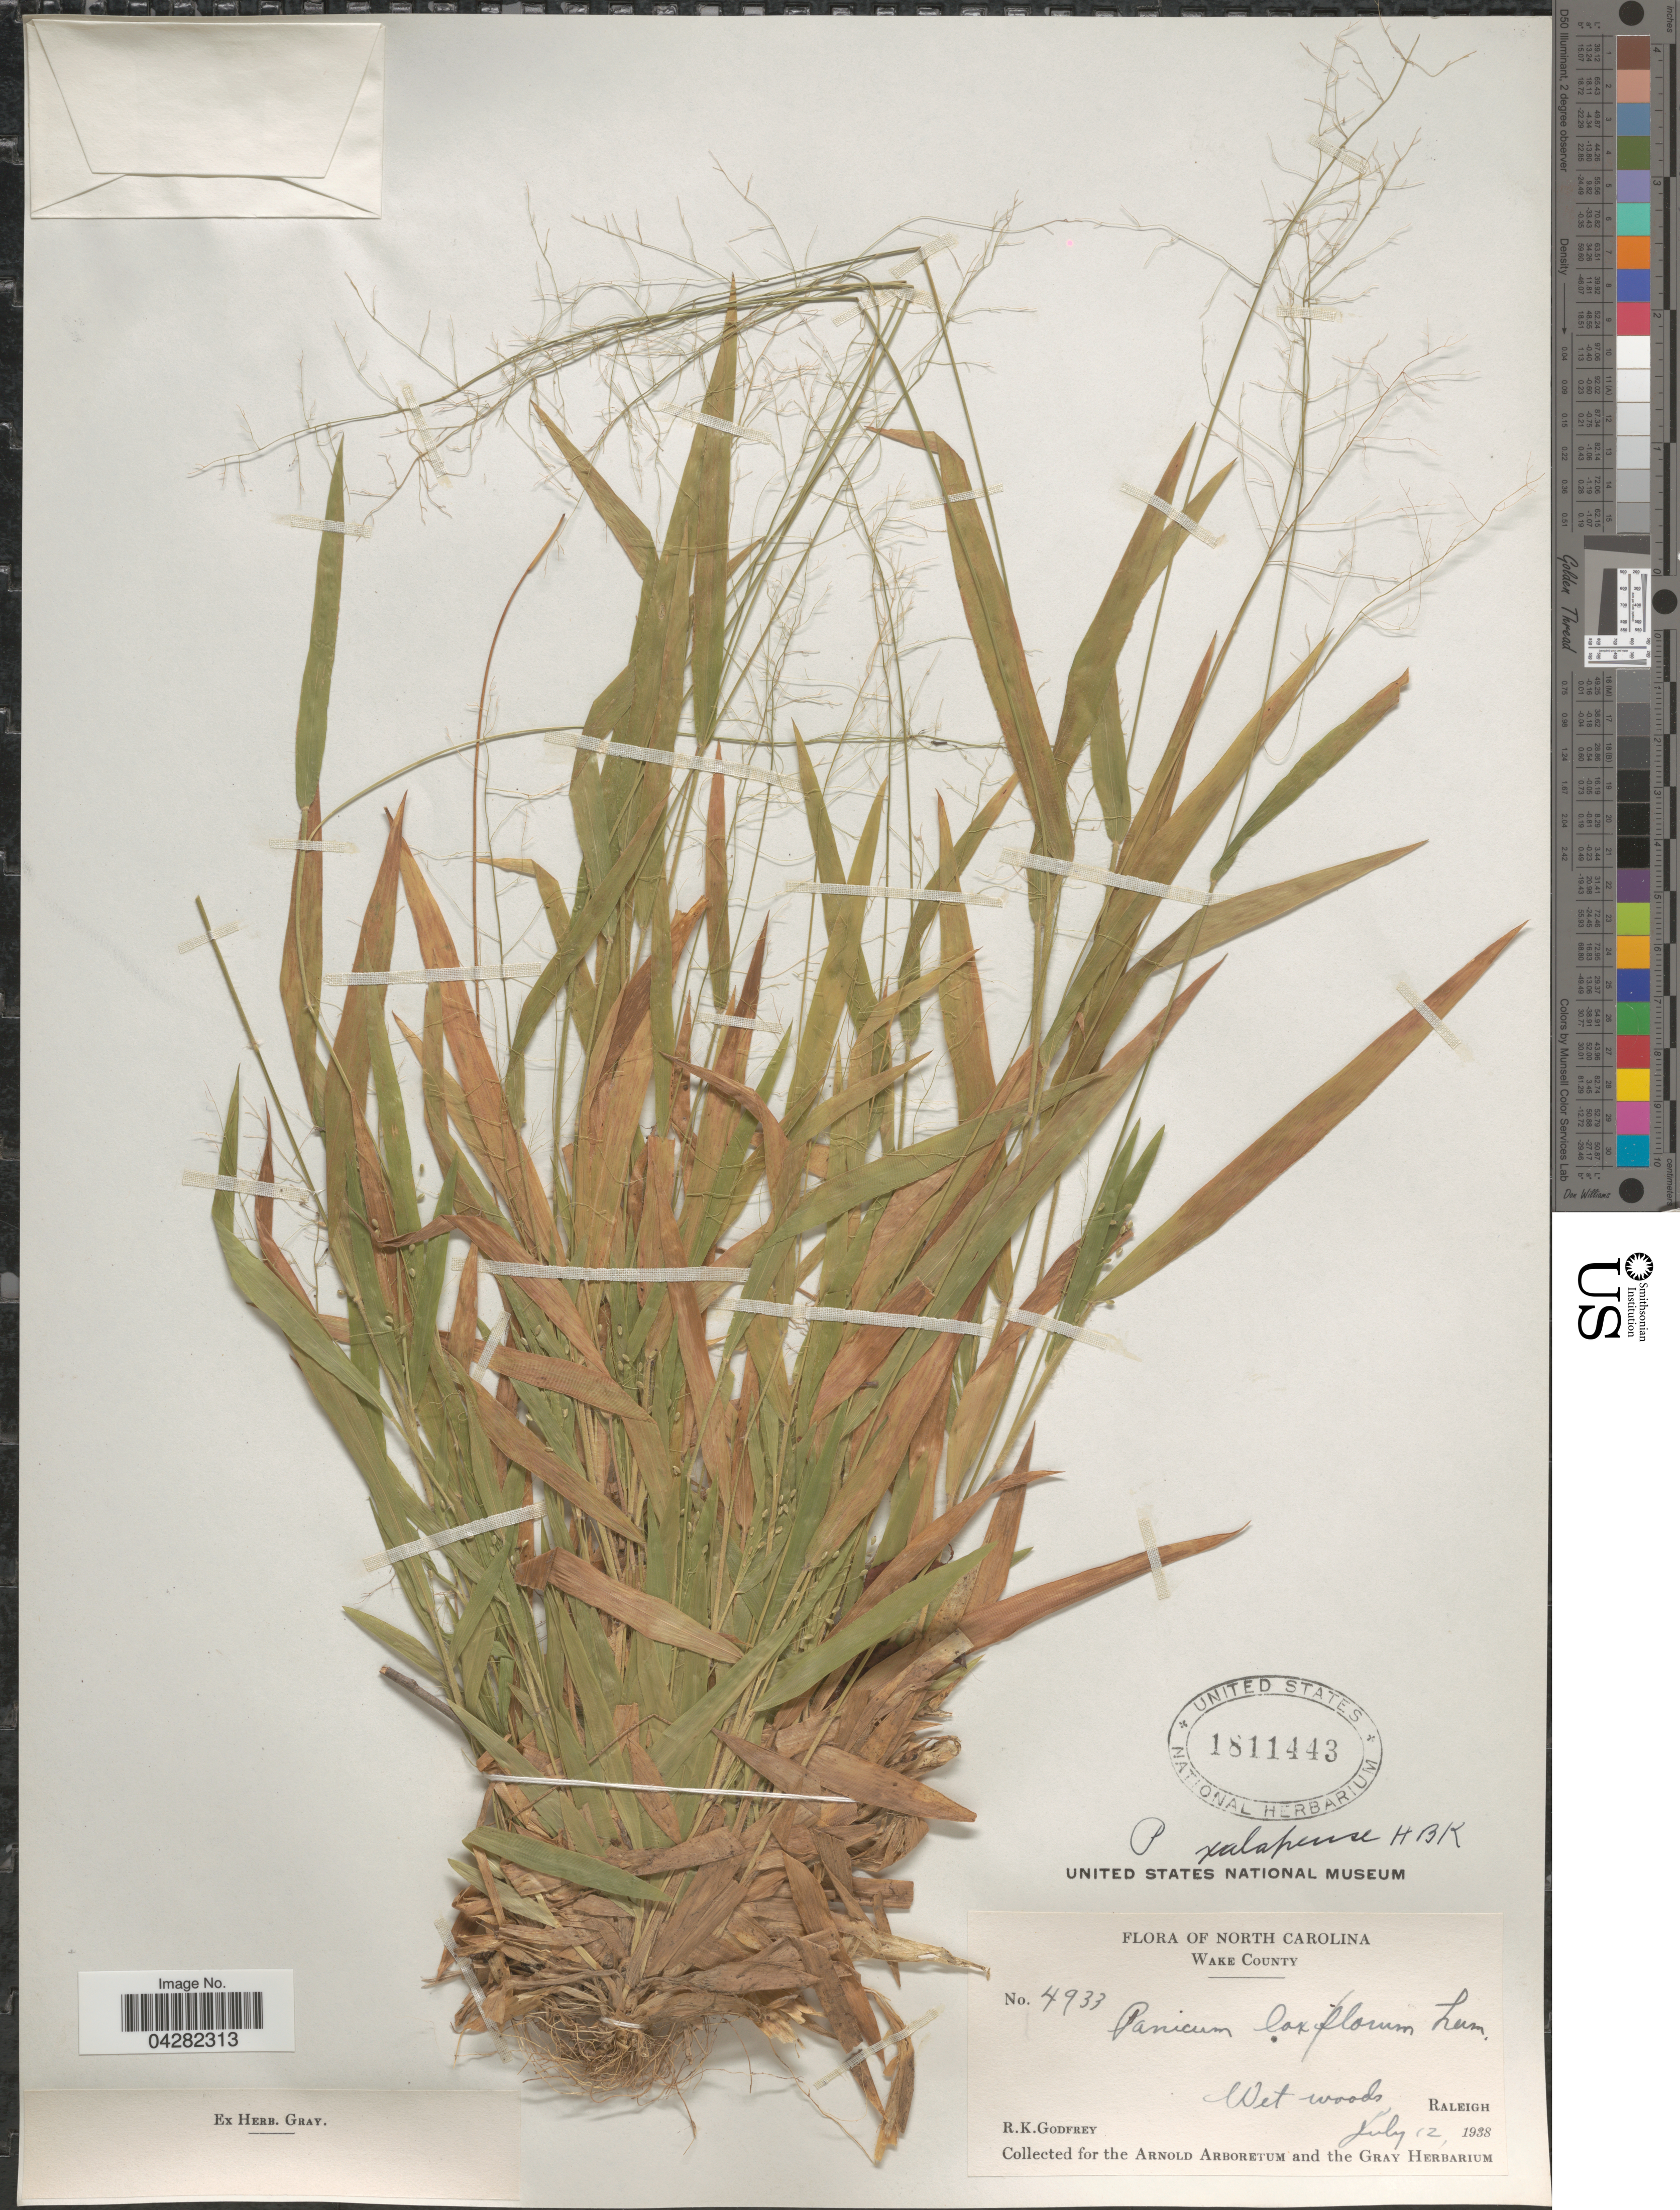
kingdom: Plantae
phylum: Tracheophyta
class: Liliopsida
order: Poales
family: Poaceae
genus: Dichanthelium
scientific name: Dichanthelium laxiflorum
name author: (Lam.) Gould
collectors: R. K. Godfrey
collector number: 4933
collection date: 1938-07-12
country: United States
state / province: North Carolina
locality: Wake County. Wet woods. Raleigh.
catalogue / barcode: US 1811443